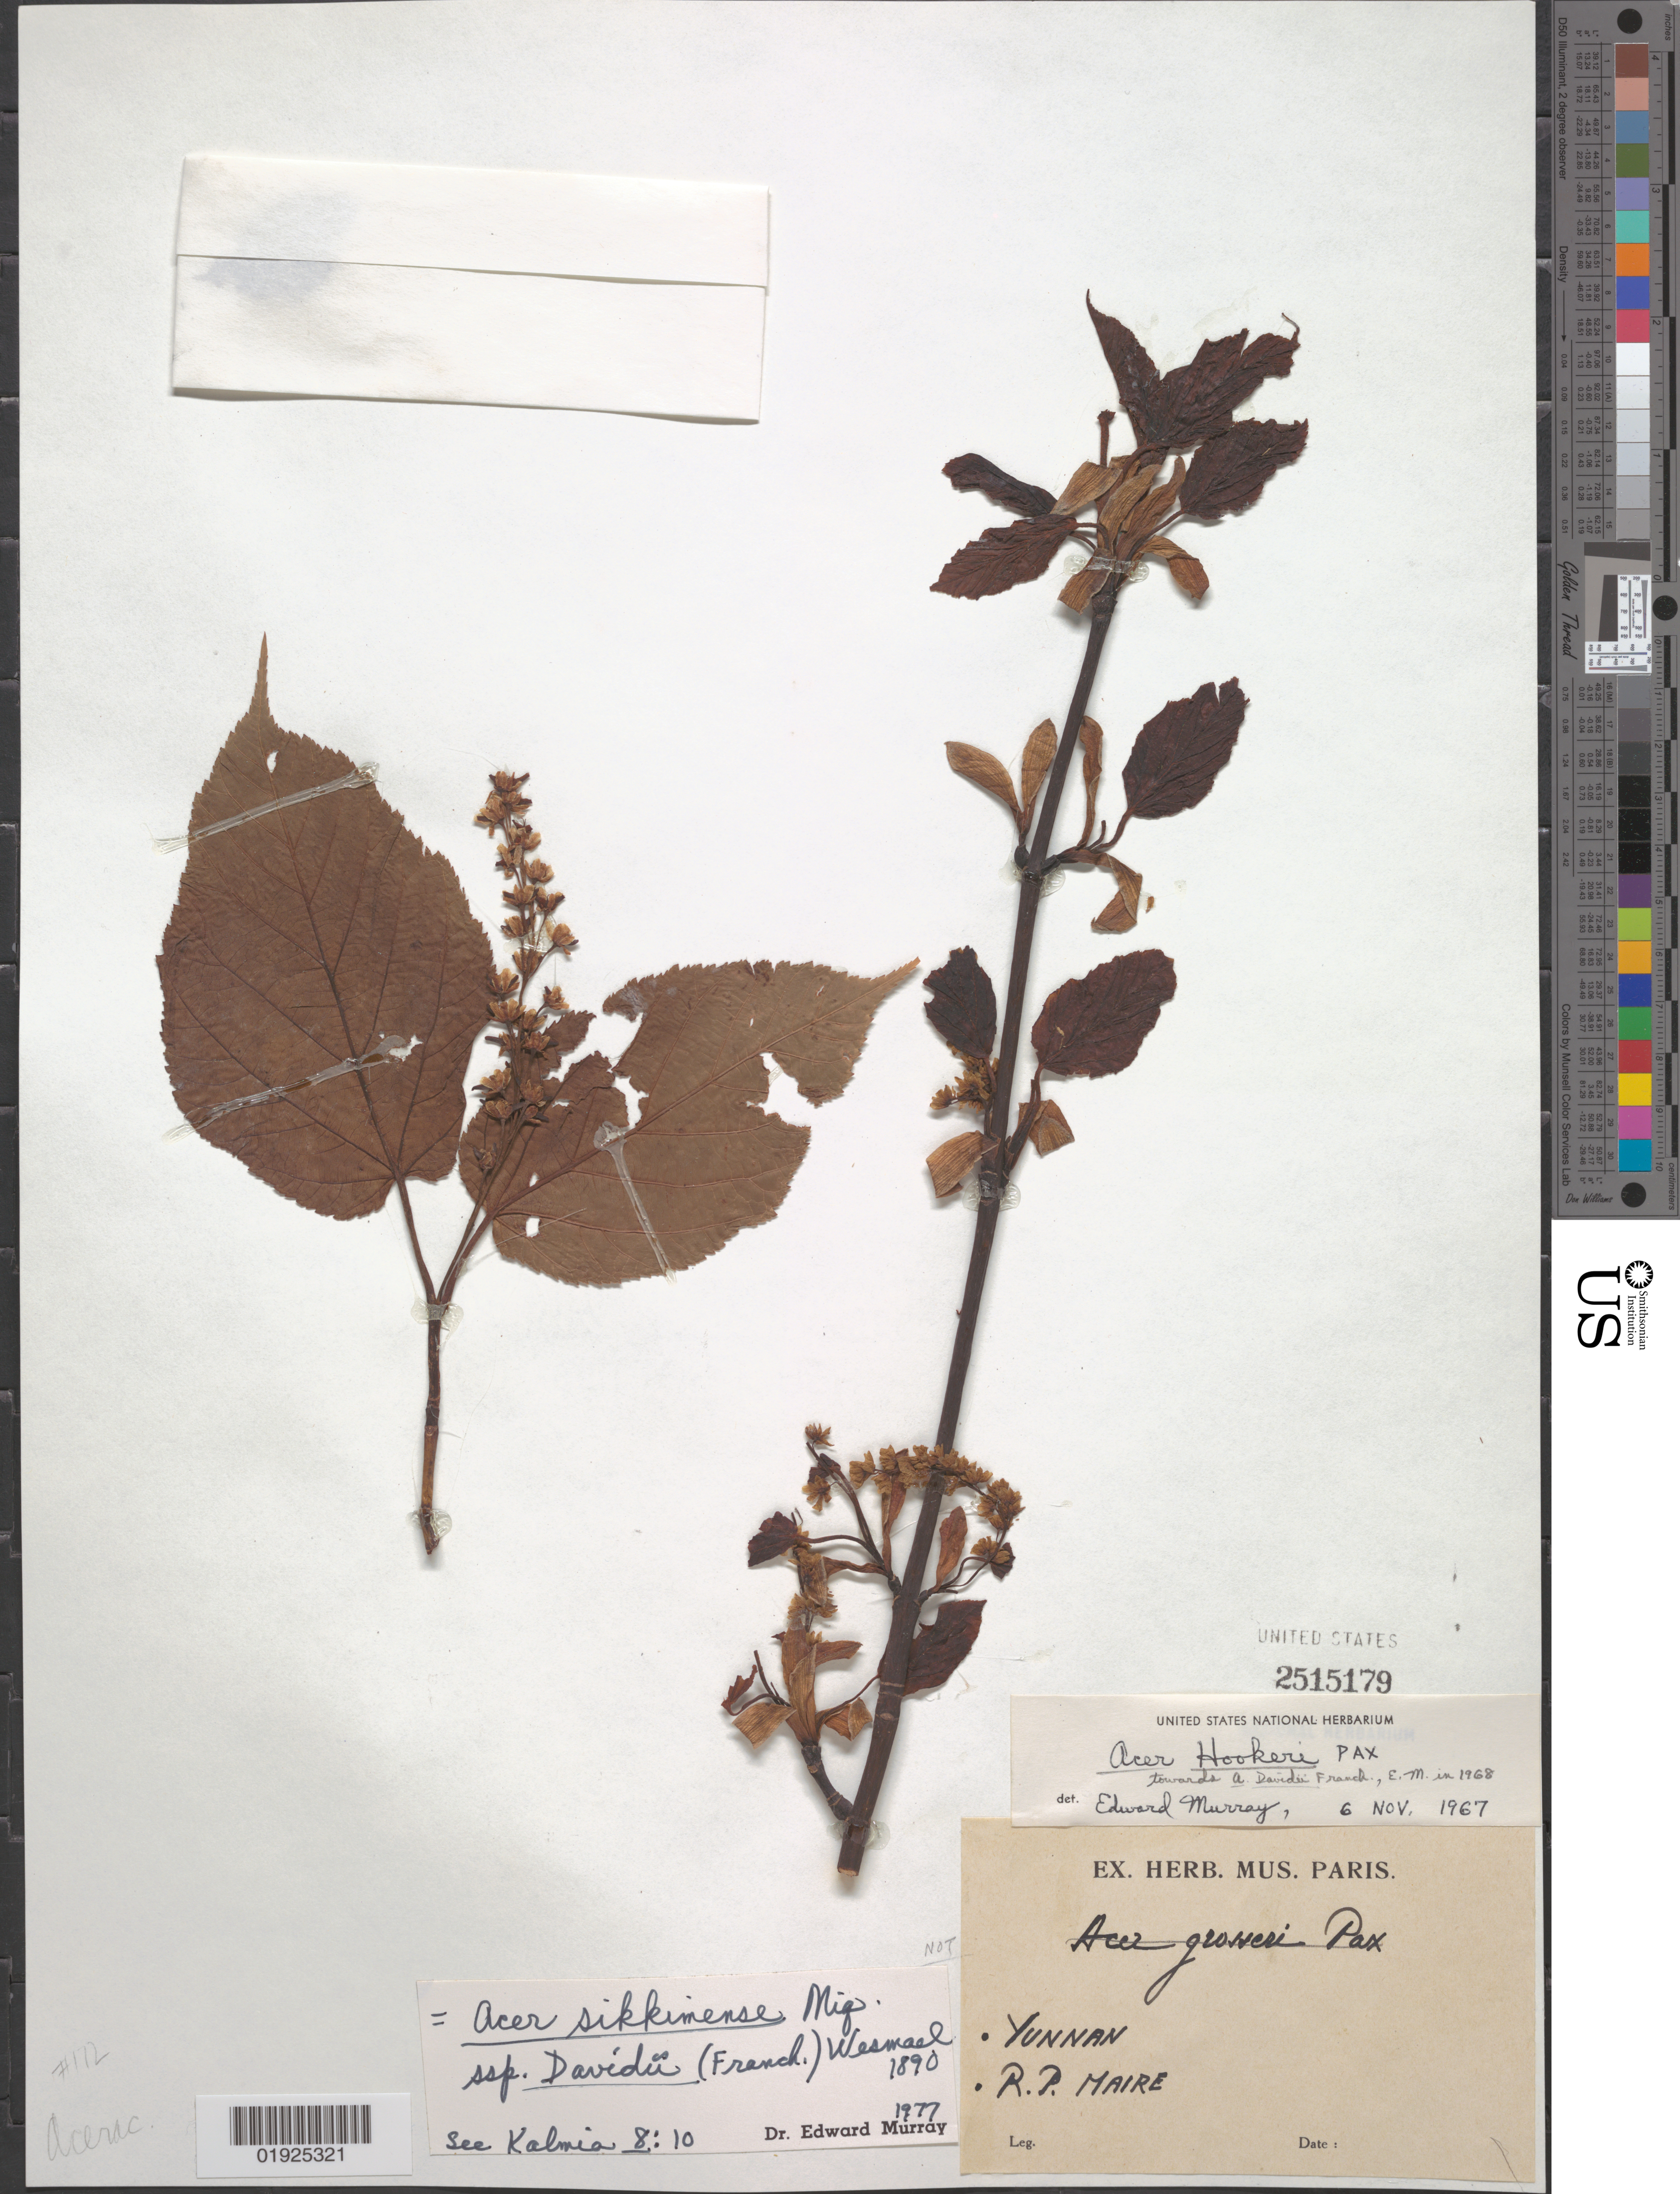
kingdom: Plantae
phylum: Tracheophyta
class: Magnoliopsida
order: Sapindales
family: Sapindaceae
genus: Acer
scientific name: Acer sikkimense subsp. davidii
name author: (Franch.) Wesm.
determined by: Murray, Edward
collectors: R.-P. Maire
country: China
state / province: Yunnan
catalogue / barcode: US 2515179